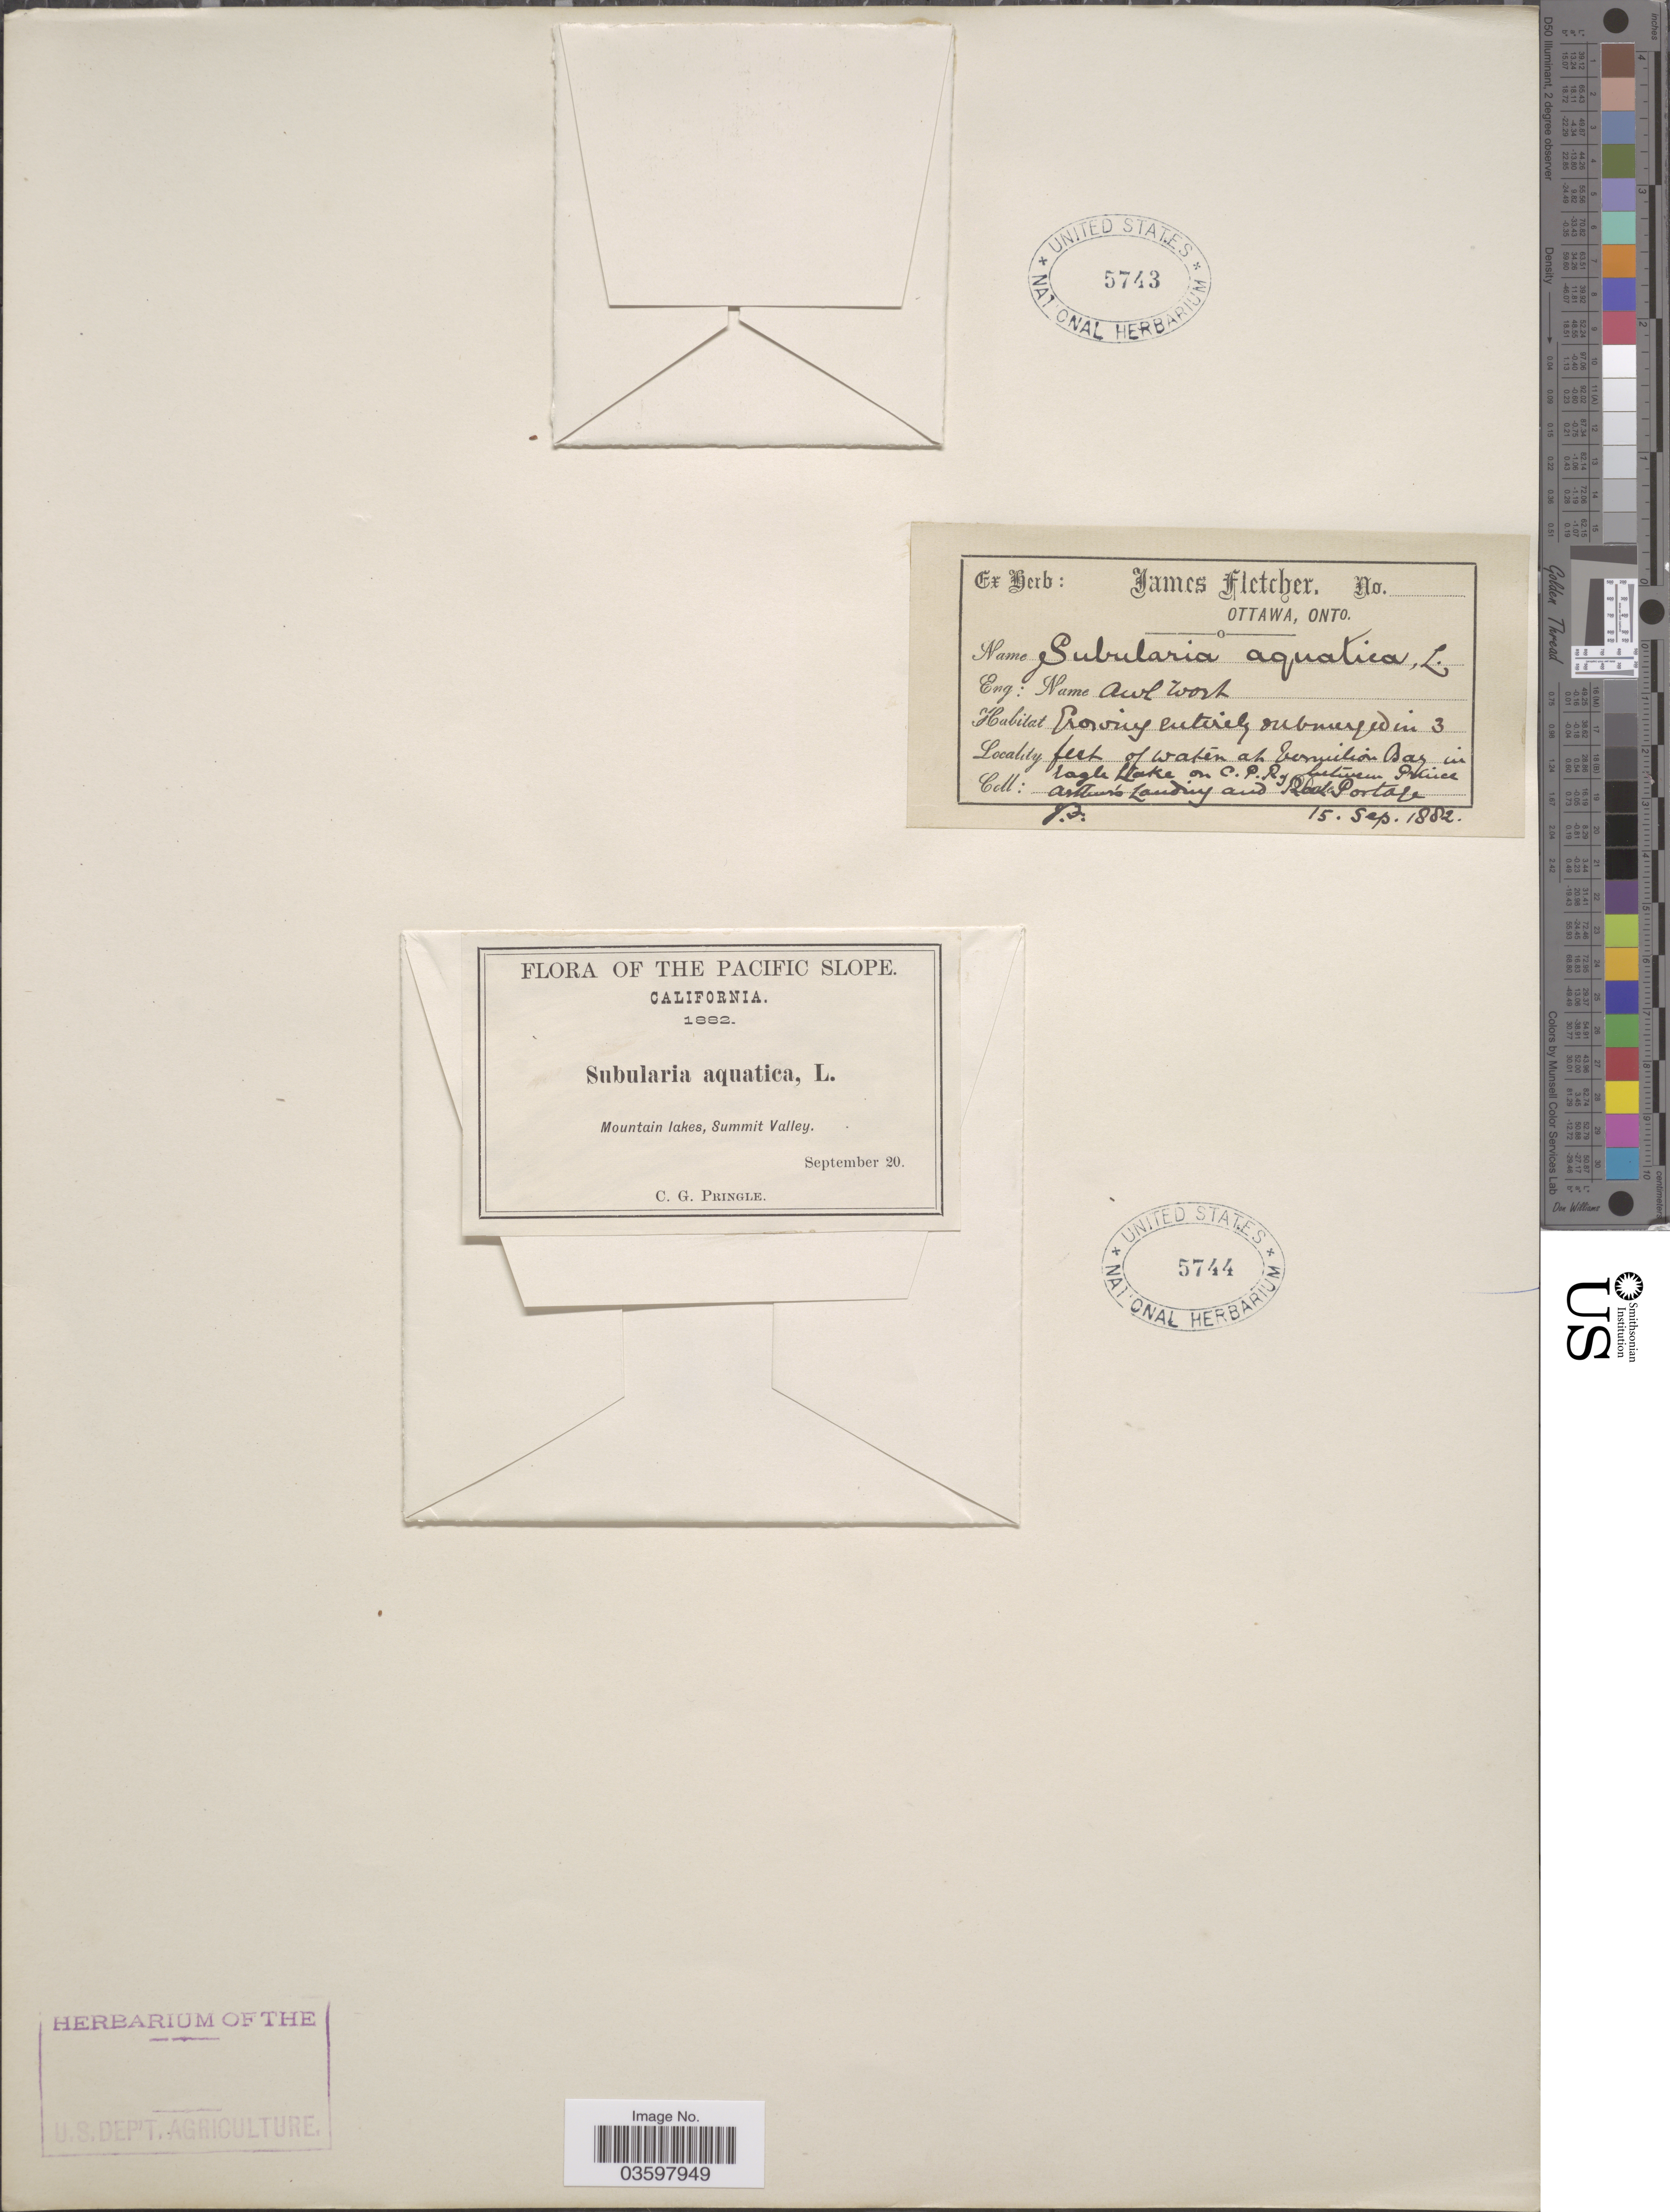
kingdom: Plantae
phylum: Tracheophyta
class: Magnoliopsida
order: Brassicales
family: Brassicaceae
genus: Subularia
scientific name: Subularia aquatica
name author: L.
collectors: J. Fletcher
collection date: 1882-09-15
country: Canada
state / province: Ontario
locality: Vermillion Bay in Eagle Lake on C. P. Ry between Prince Arthur's Landing and Rat Portage.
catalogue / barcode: US 5743-2